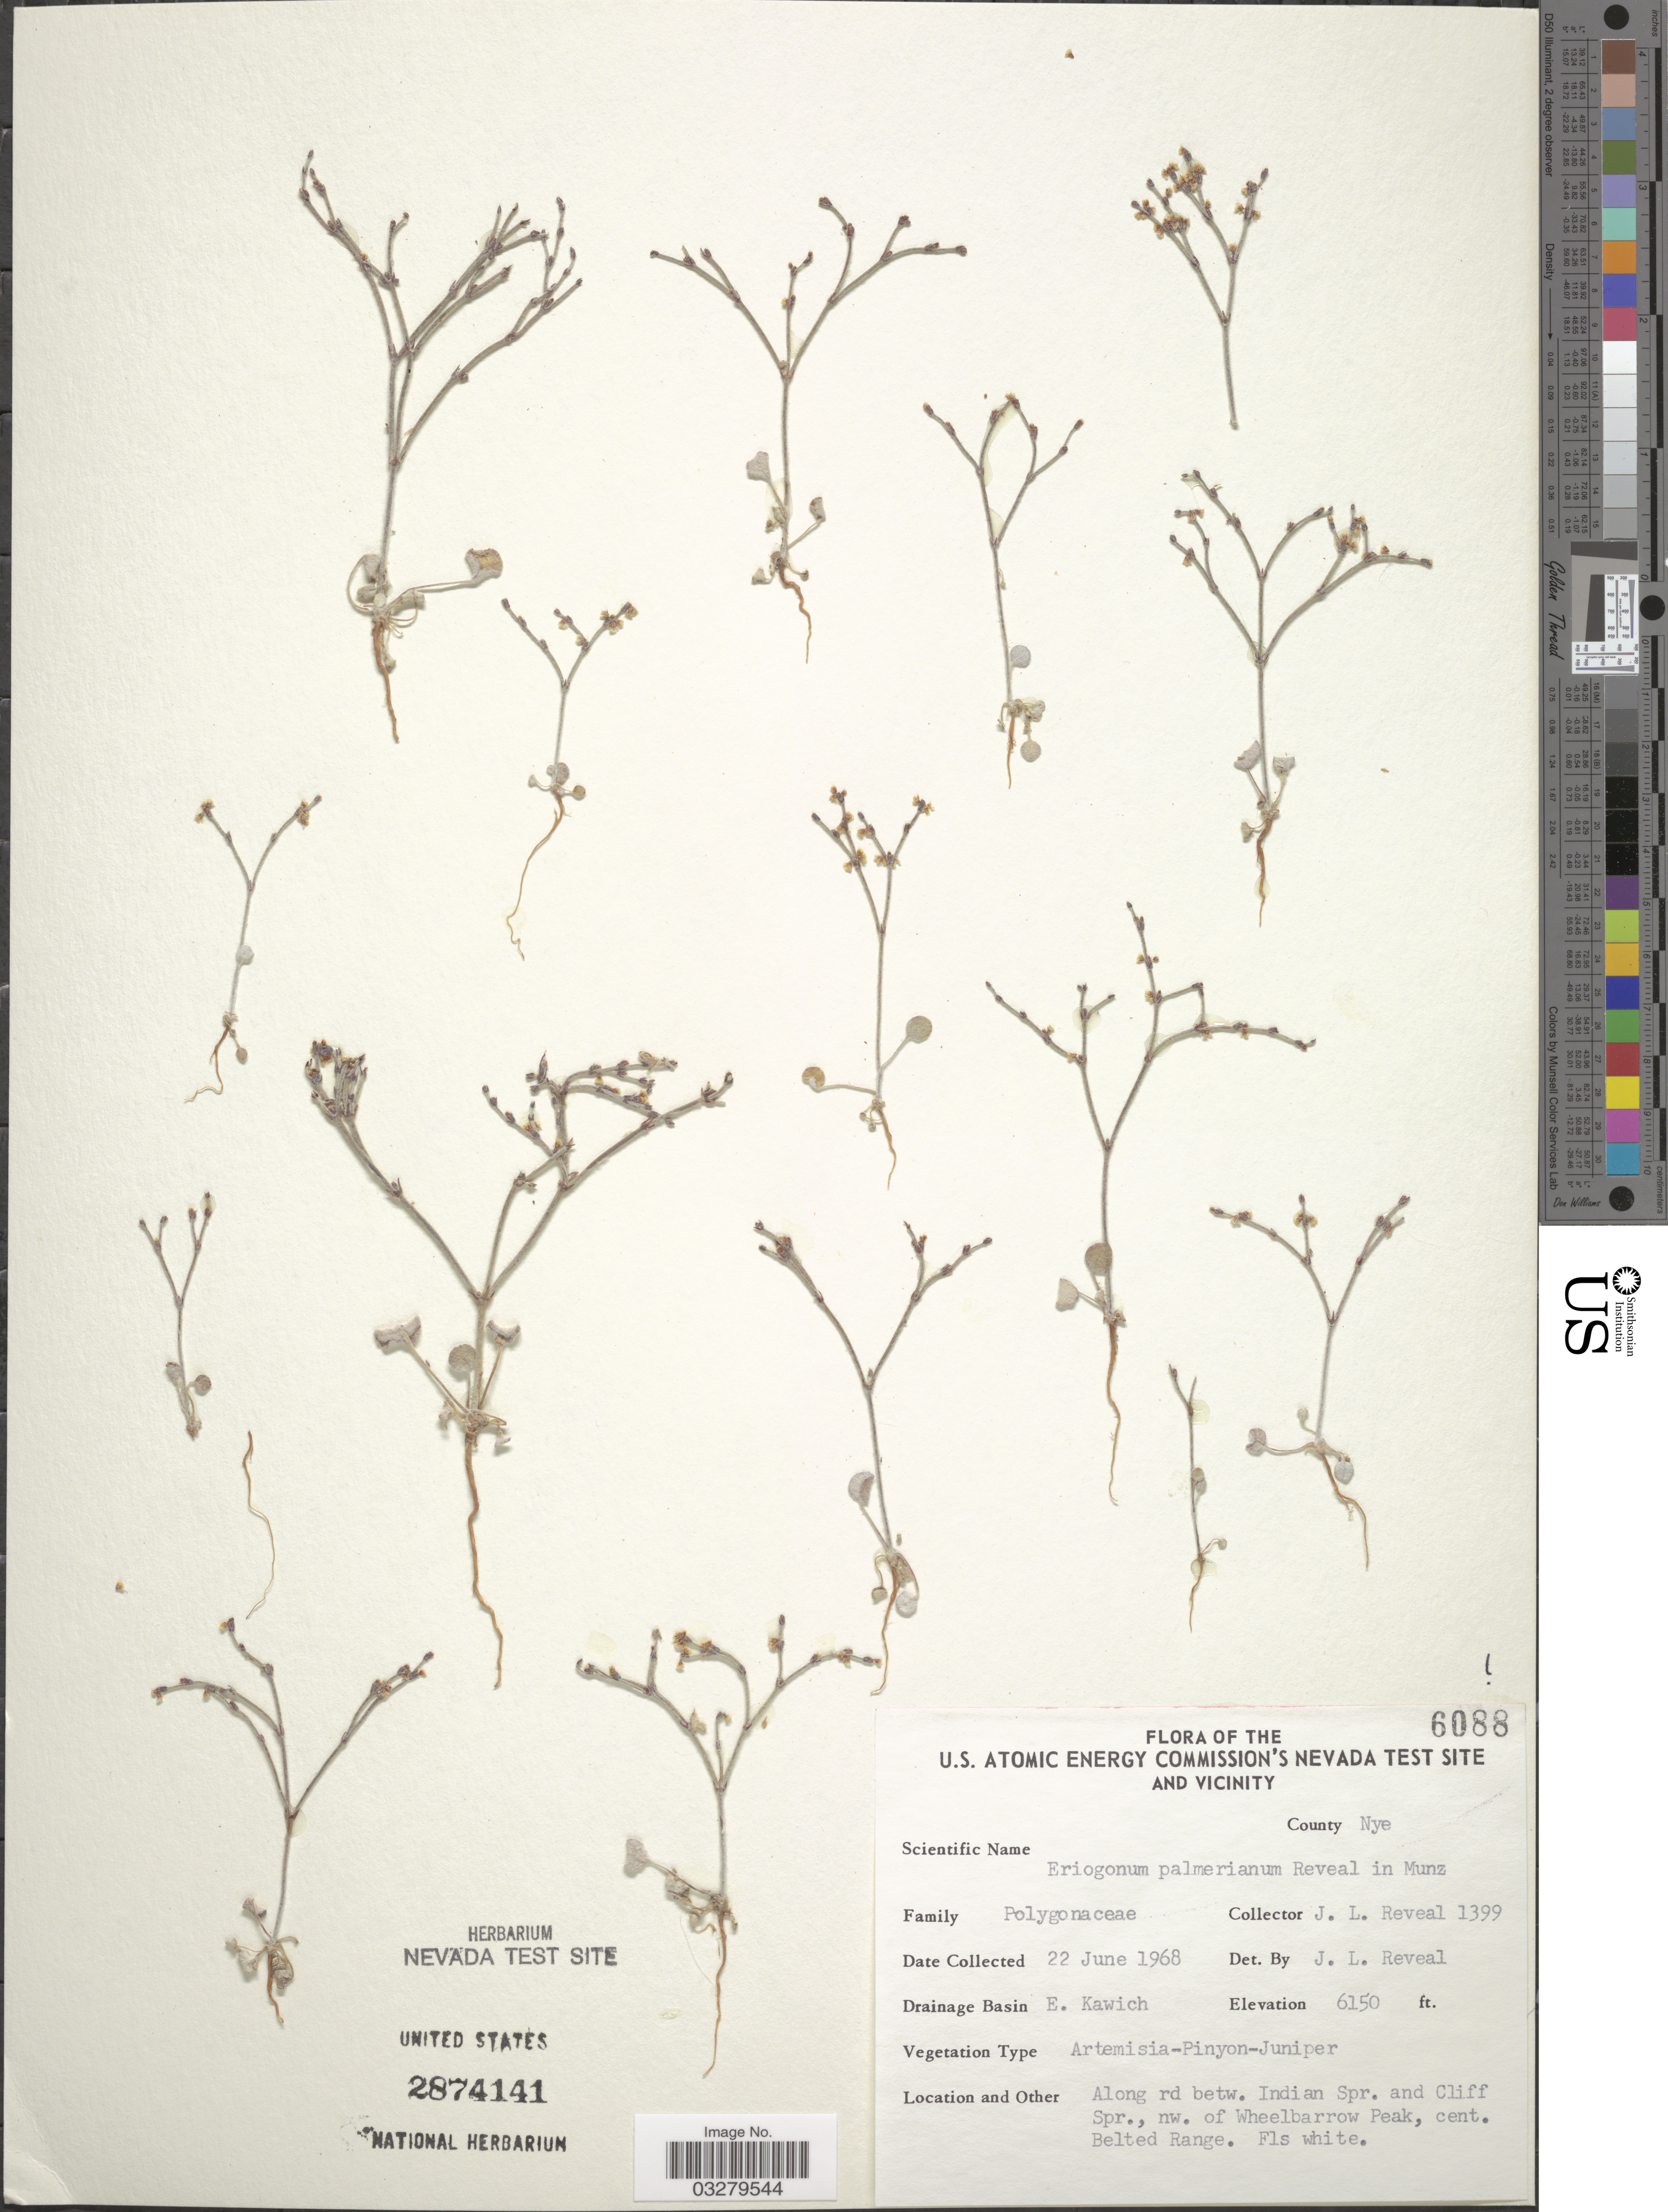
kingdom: Plantae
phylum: Tracheophyta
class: Magnoliopsida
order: Caryophyllales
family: Polygonaceae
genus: Eriogonum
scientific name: Eriogonum palmerianum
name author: Reveal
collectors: J. L. Reveal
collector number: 1399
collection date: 1968-06-22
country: United States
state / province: Nevada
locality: U.S. Atomic Energy Commission's Nevada Test Site and Vicinity. County Nye. Drainage Basin E. Kawich. Along rd betw. Indian Spr. and Cliff Spr., nw. of Wheelbarrow Peak, cent. Belted Range.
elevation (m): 1875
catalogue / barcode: US 2874141